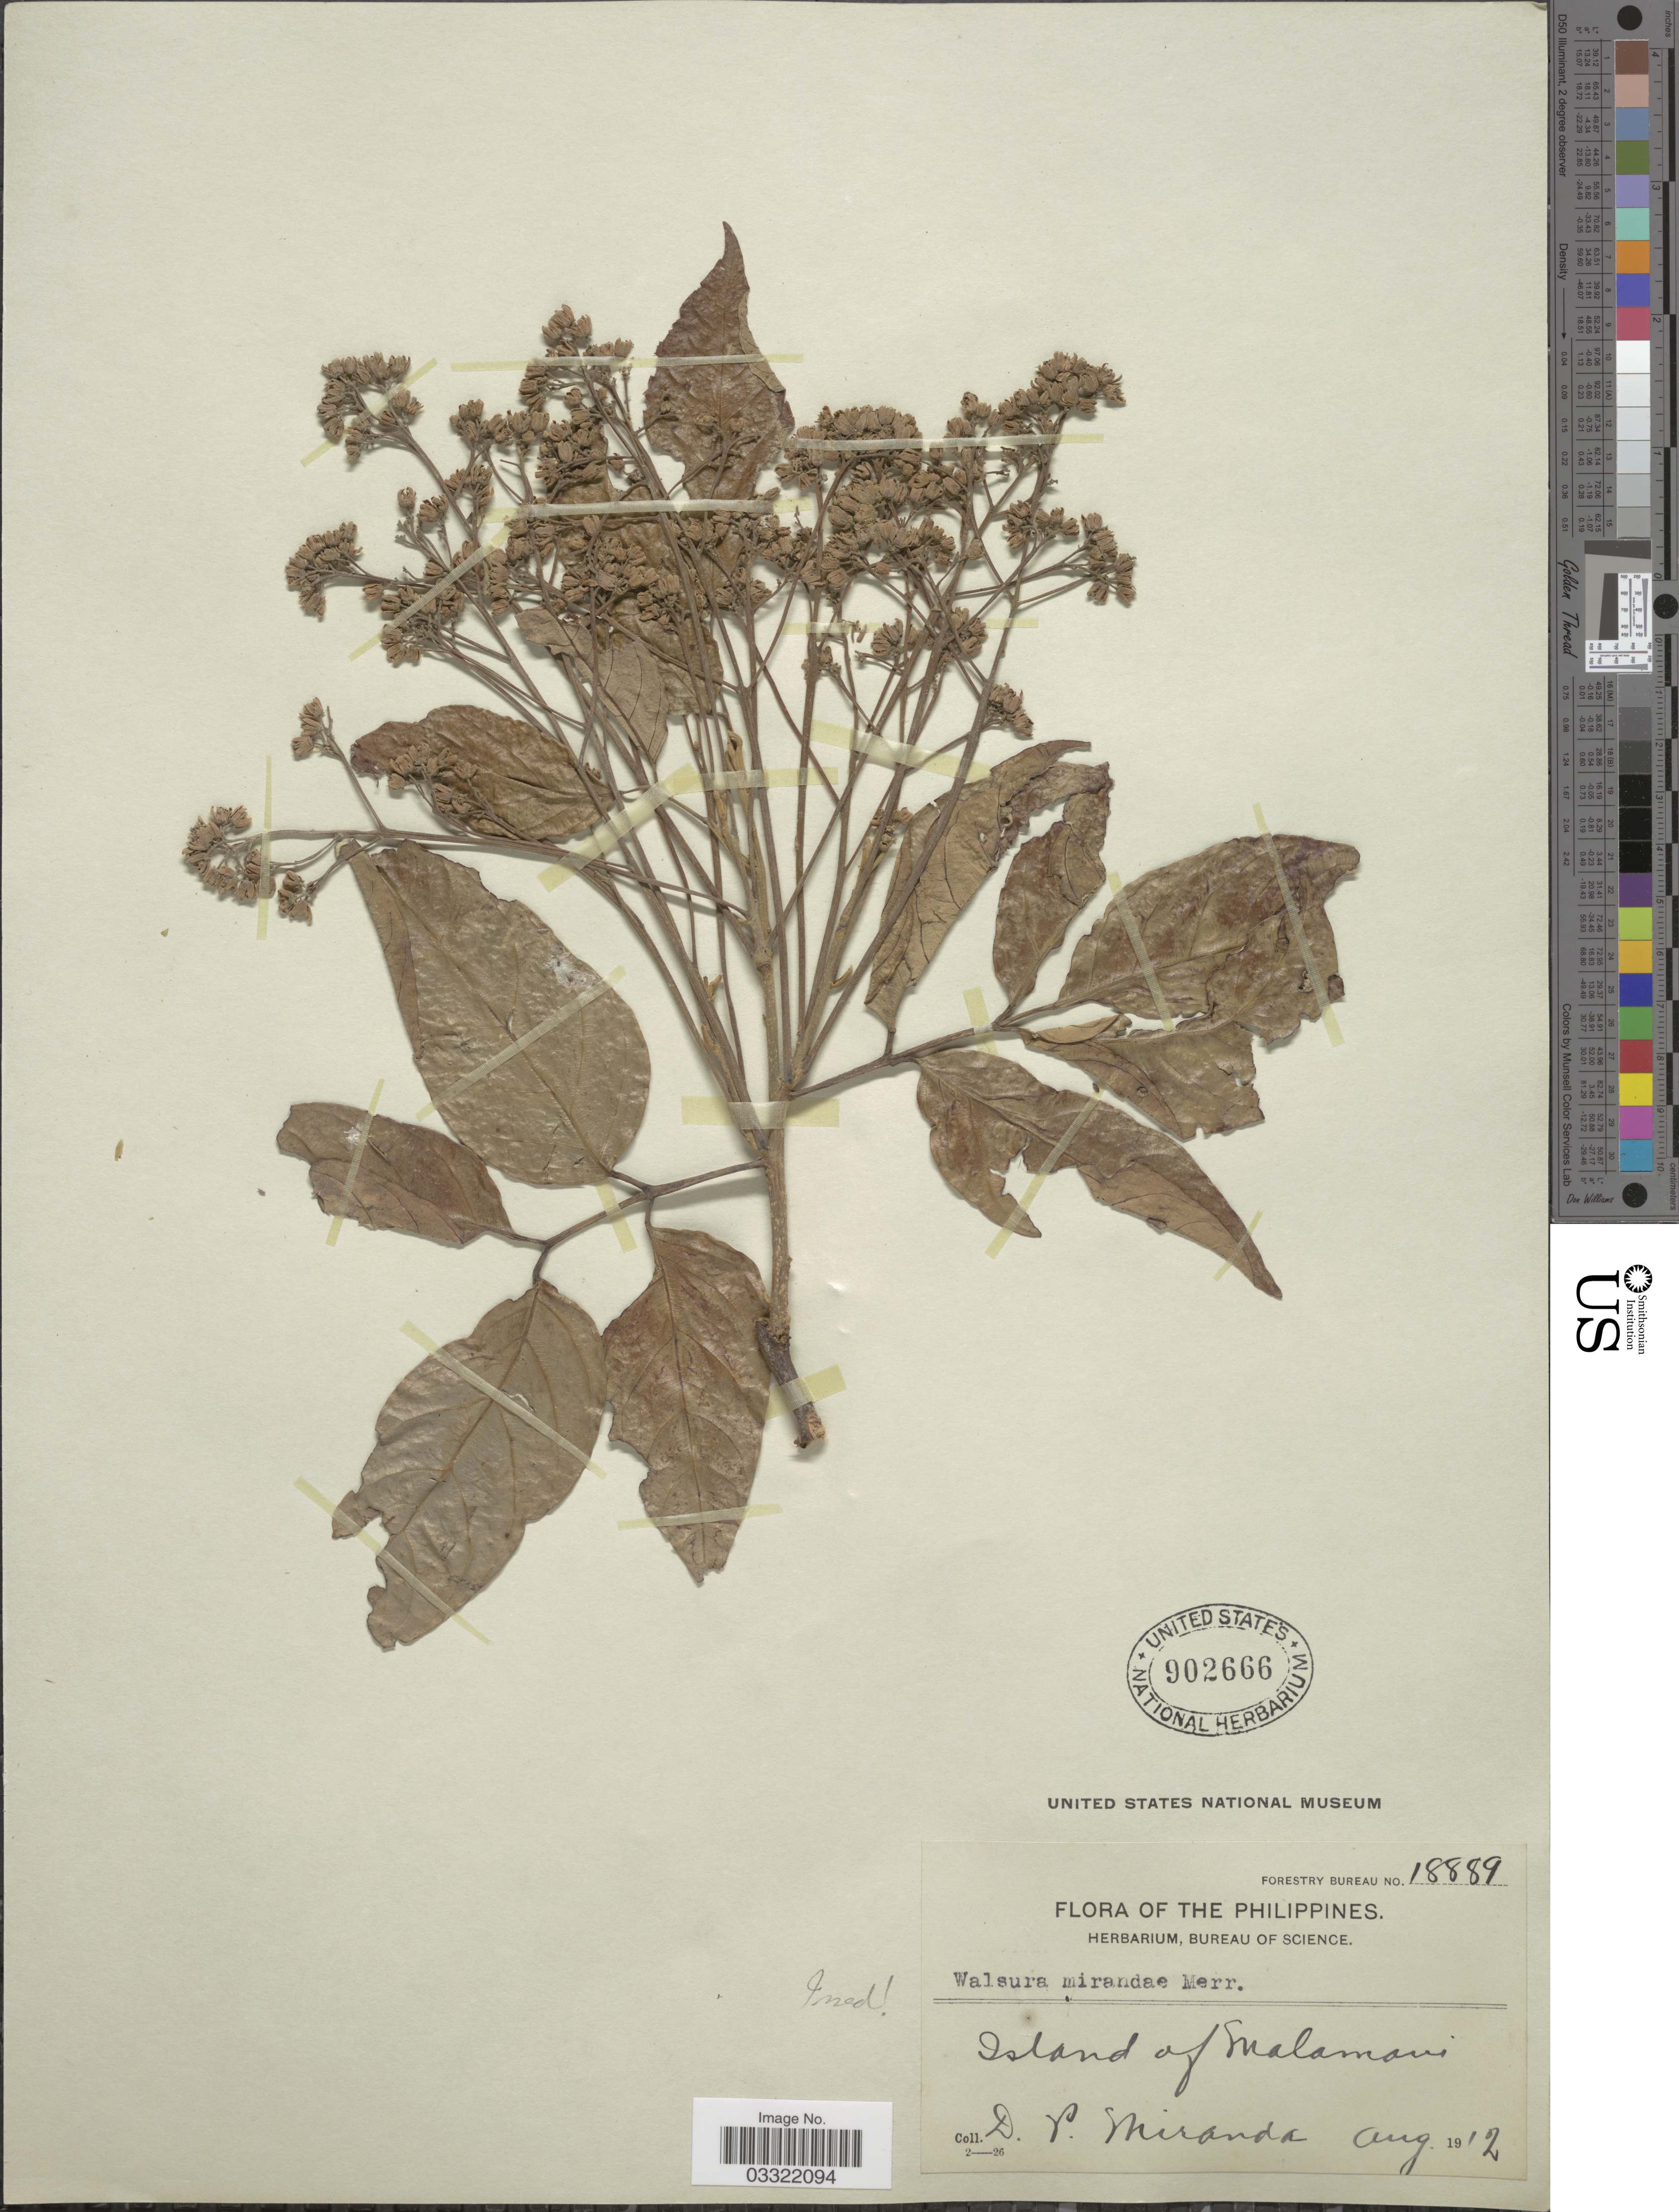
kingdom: Plantae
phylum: Tracheophyta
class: Magnoliopsida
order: Sapindales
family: Meliaceae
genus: Walsura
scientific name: Walsura sp.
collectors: D. P. Miranda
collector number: Forestry Bureau 18889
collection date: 1912-08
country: Philippines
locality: Island of Malamawi.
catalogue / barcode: US 902666